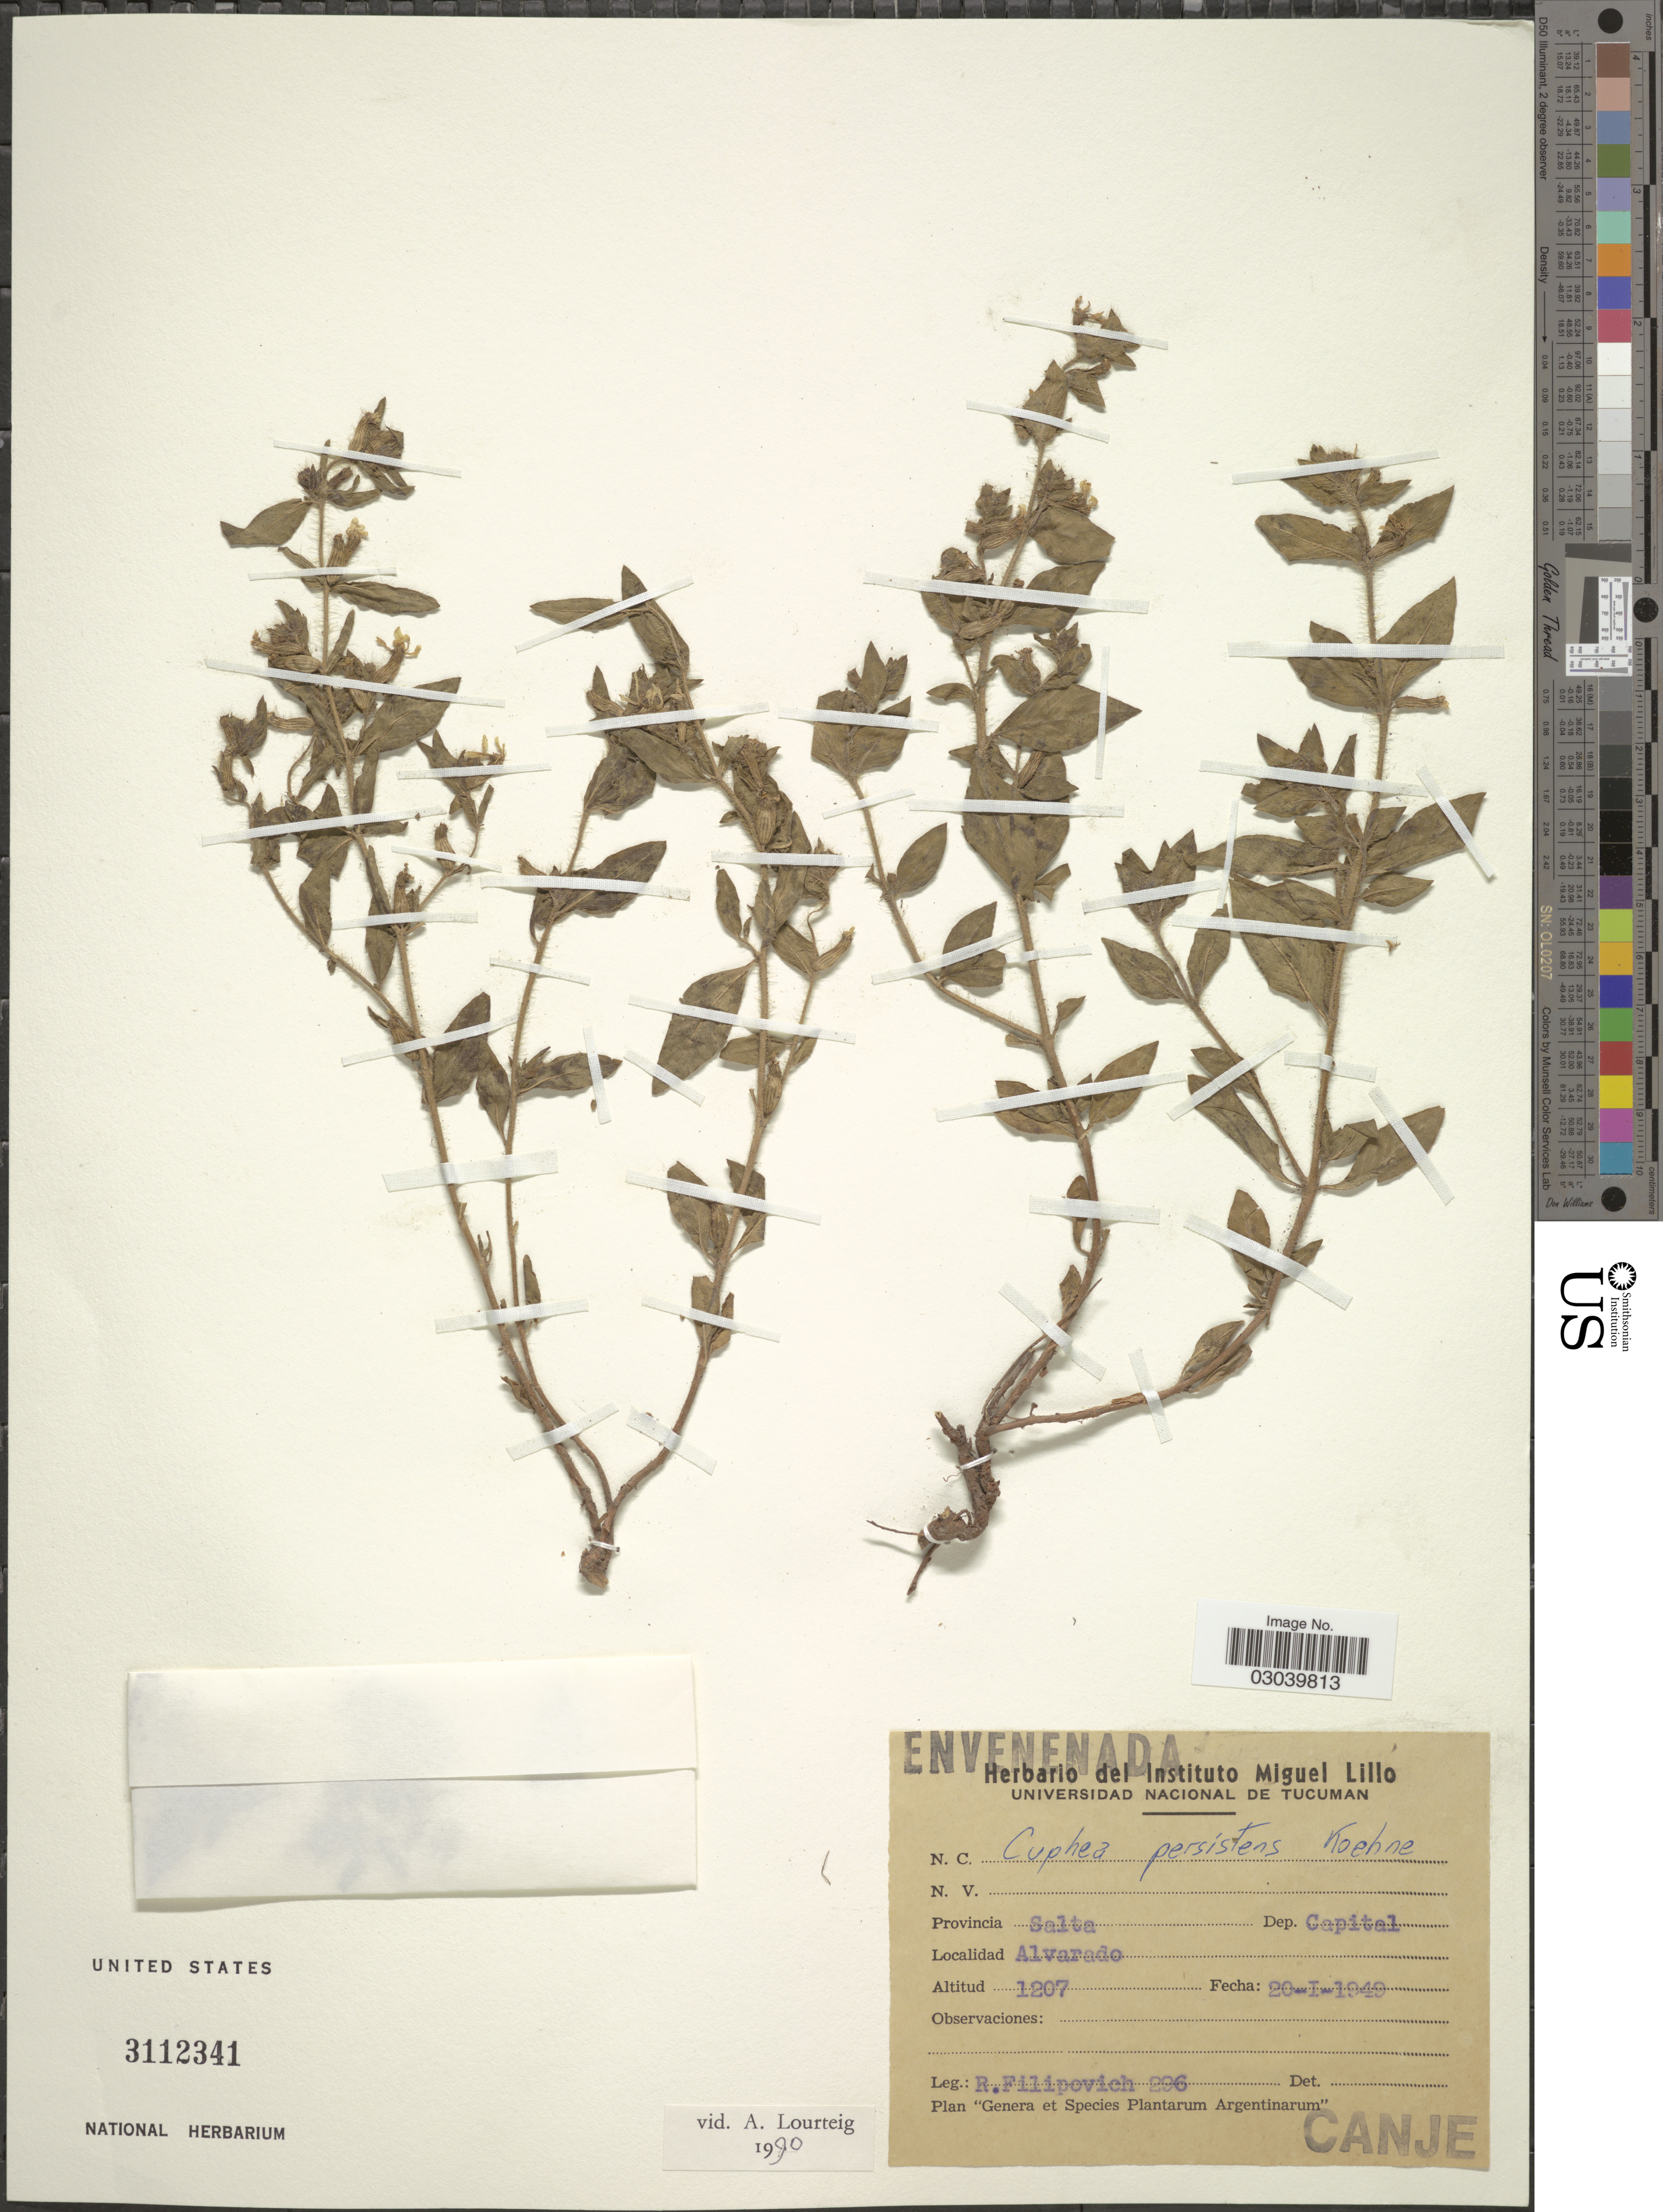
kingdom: Plantae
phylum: Tracheophyta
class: Magnoliopsida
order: Myrtales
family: Lythraceae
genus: Cuphea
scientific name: Cuphea persistens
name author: Koehne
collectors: R. Filipovich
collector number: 296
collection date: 1949-01-20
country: Argentina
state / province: Salta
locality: Dep. Capital. Alvarado.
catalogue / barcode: US 3112341